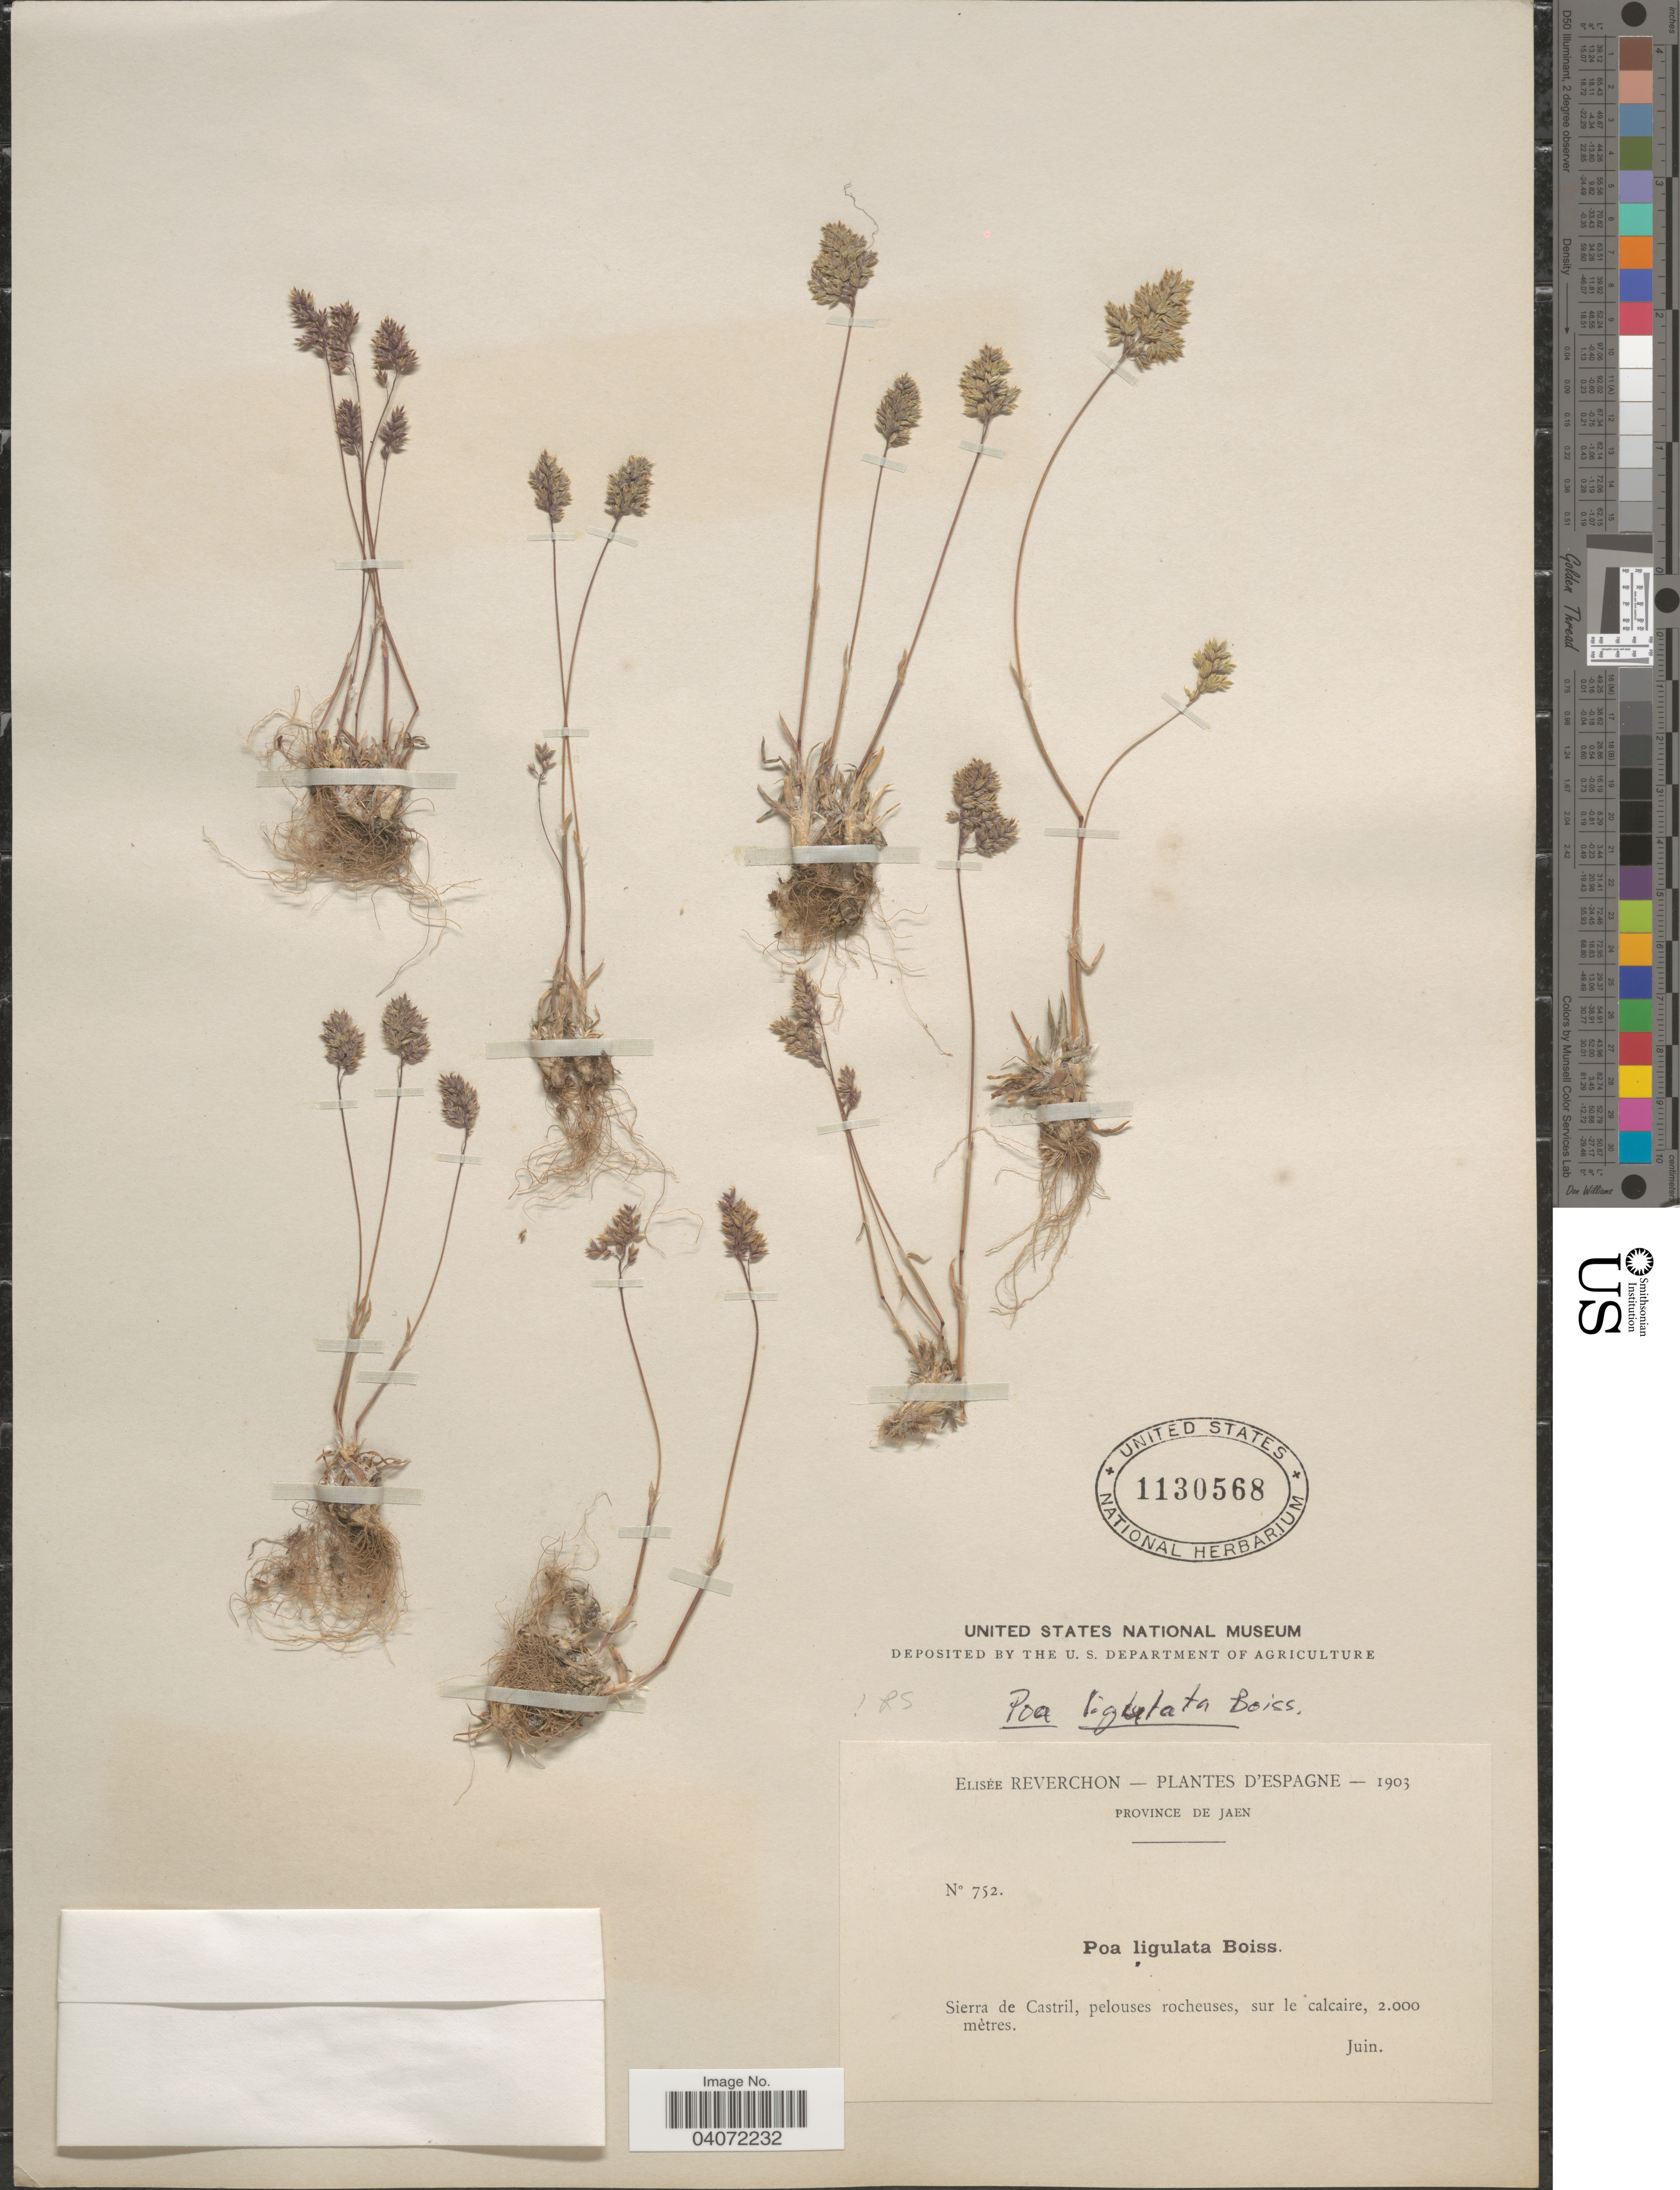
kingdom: Plantae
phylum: Tracheophyta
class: Liliopsida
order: Poales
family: Poaceae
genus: Poa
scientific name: Poa ligulata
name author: Boiss.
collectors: E. Reverchon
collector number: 752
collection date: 1903-06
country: Spain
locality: Province De Jaen. Sierra de Castril, pelouses rocheuses, sur le calcaire.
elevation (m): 2000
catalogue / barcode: US 1130568